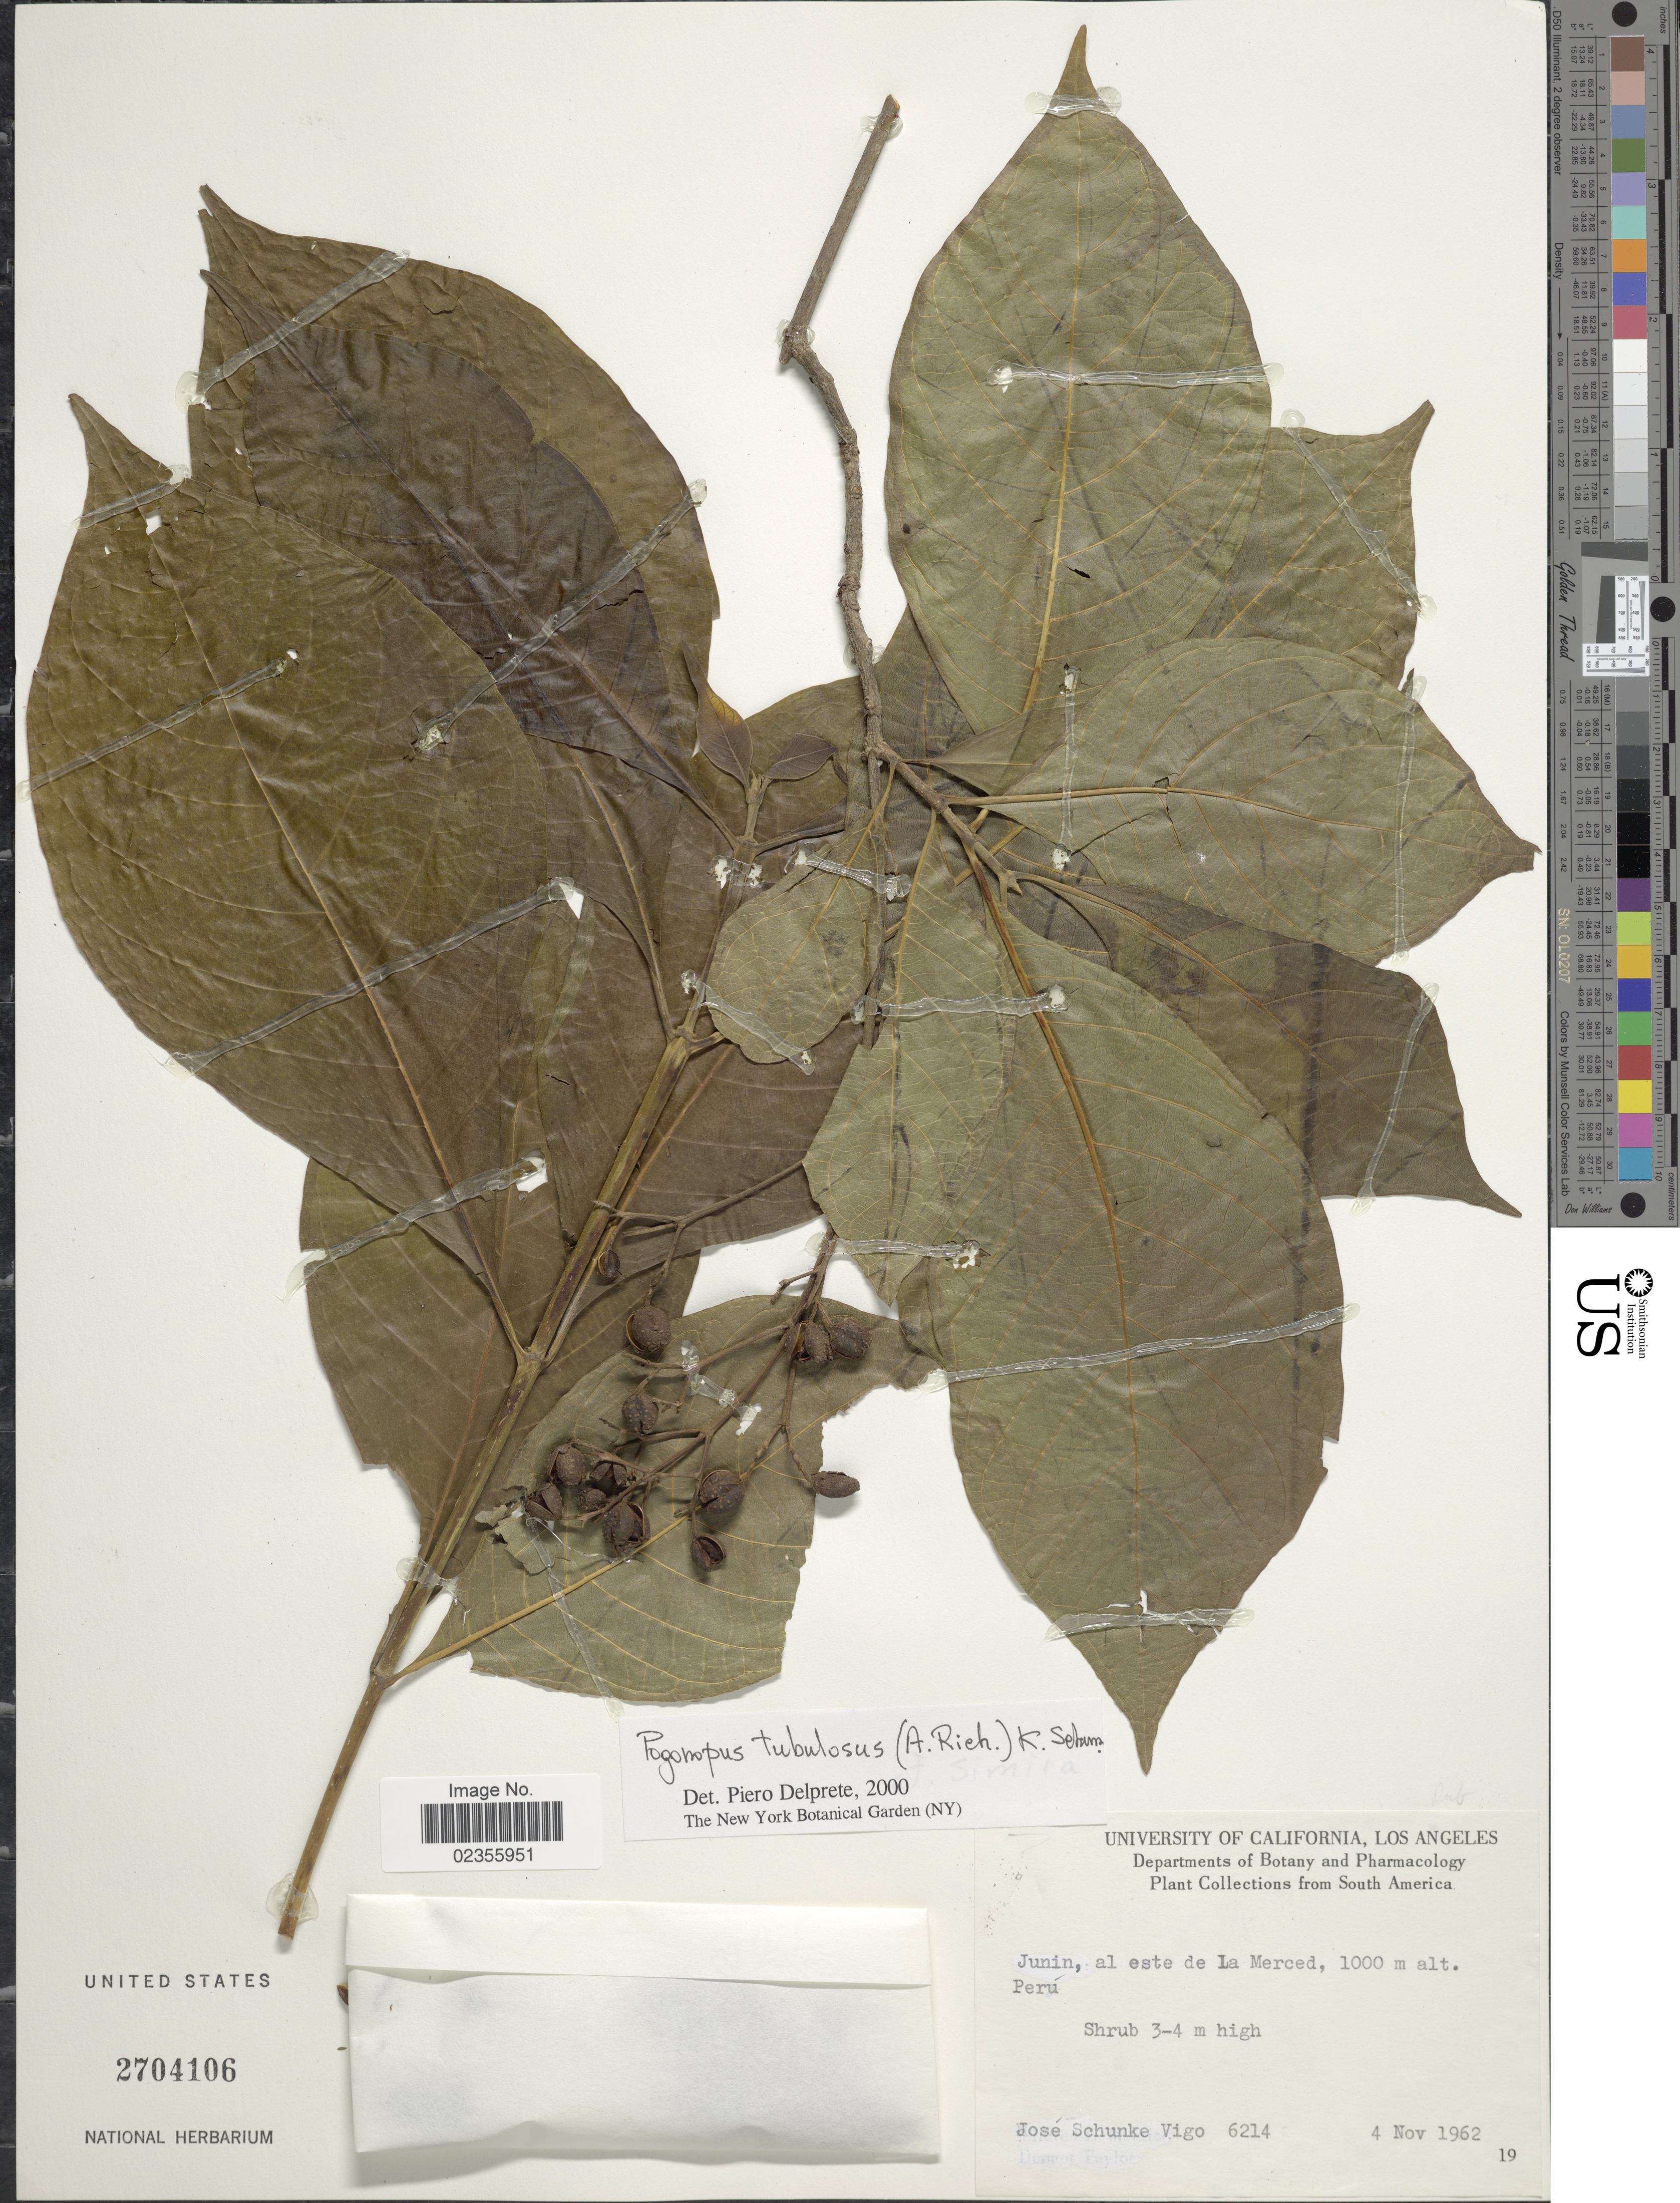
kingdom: Plantae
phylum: Tracheophyta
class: Magnoliopsida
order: Gentianales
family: Rubiaceae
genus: Pogonopus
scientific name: Pogonopus tubulosus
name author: (A. Rich. in DC.) K. Schum.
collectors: J. Schunke Vigo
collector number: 6214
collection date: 1962-11-04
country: Peru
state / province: Junín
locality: Junin, al este de La Merced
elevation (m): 1000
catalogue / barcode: US 2704106